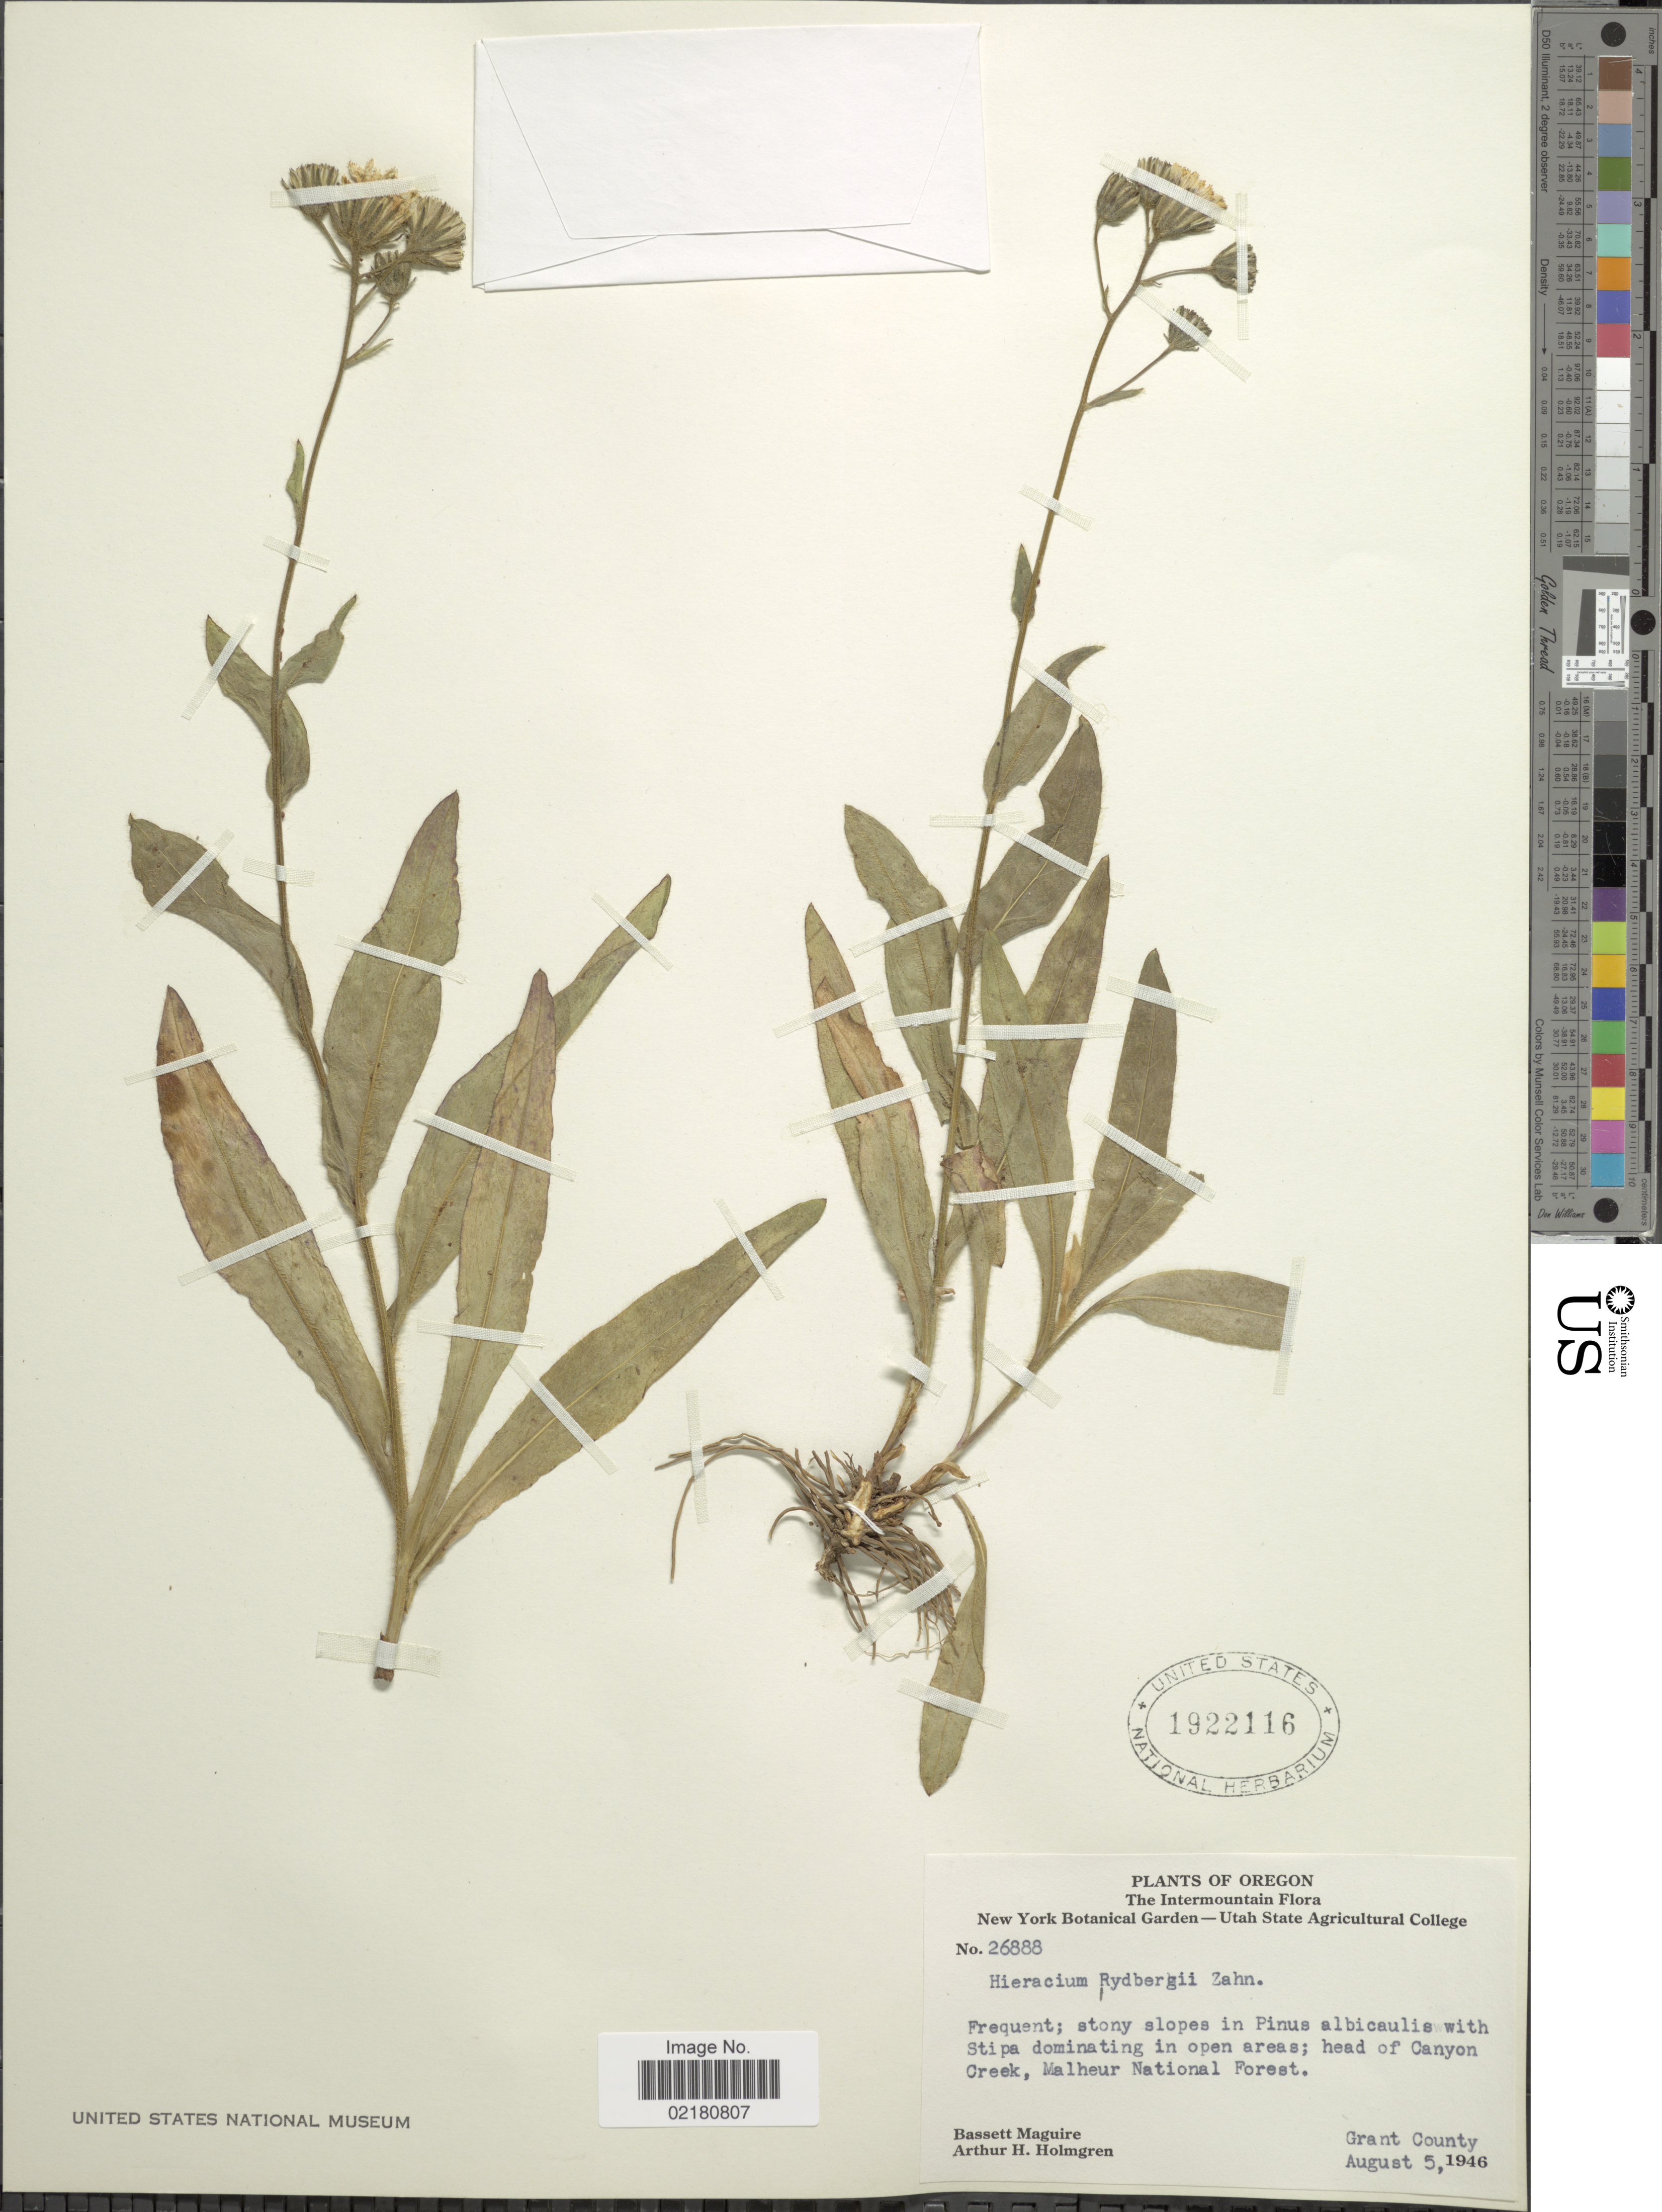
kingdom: Plantae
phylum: Tracheophyta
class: Magnoliopsida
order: Asterales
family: Asteraceae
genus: Hieracium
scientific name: Hieracium rydbergii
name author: Zahn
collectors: B. Maguire & A. H. Holmgren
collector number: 26888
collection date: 1946-08-05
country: United States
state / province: Oregon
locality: Oregon, The intermountain, head of Canyon Creek, Malheur National Forest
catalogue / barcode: US 1922116